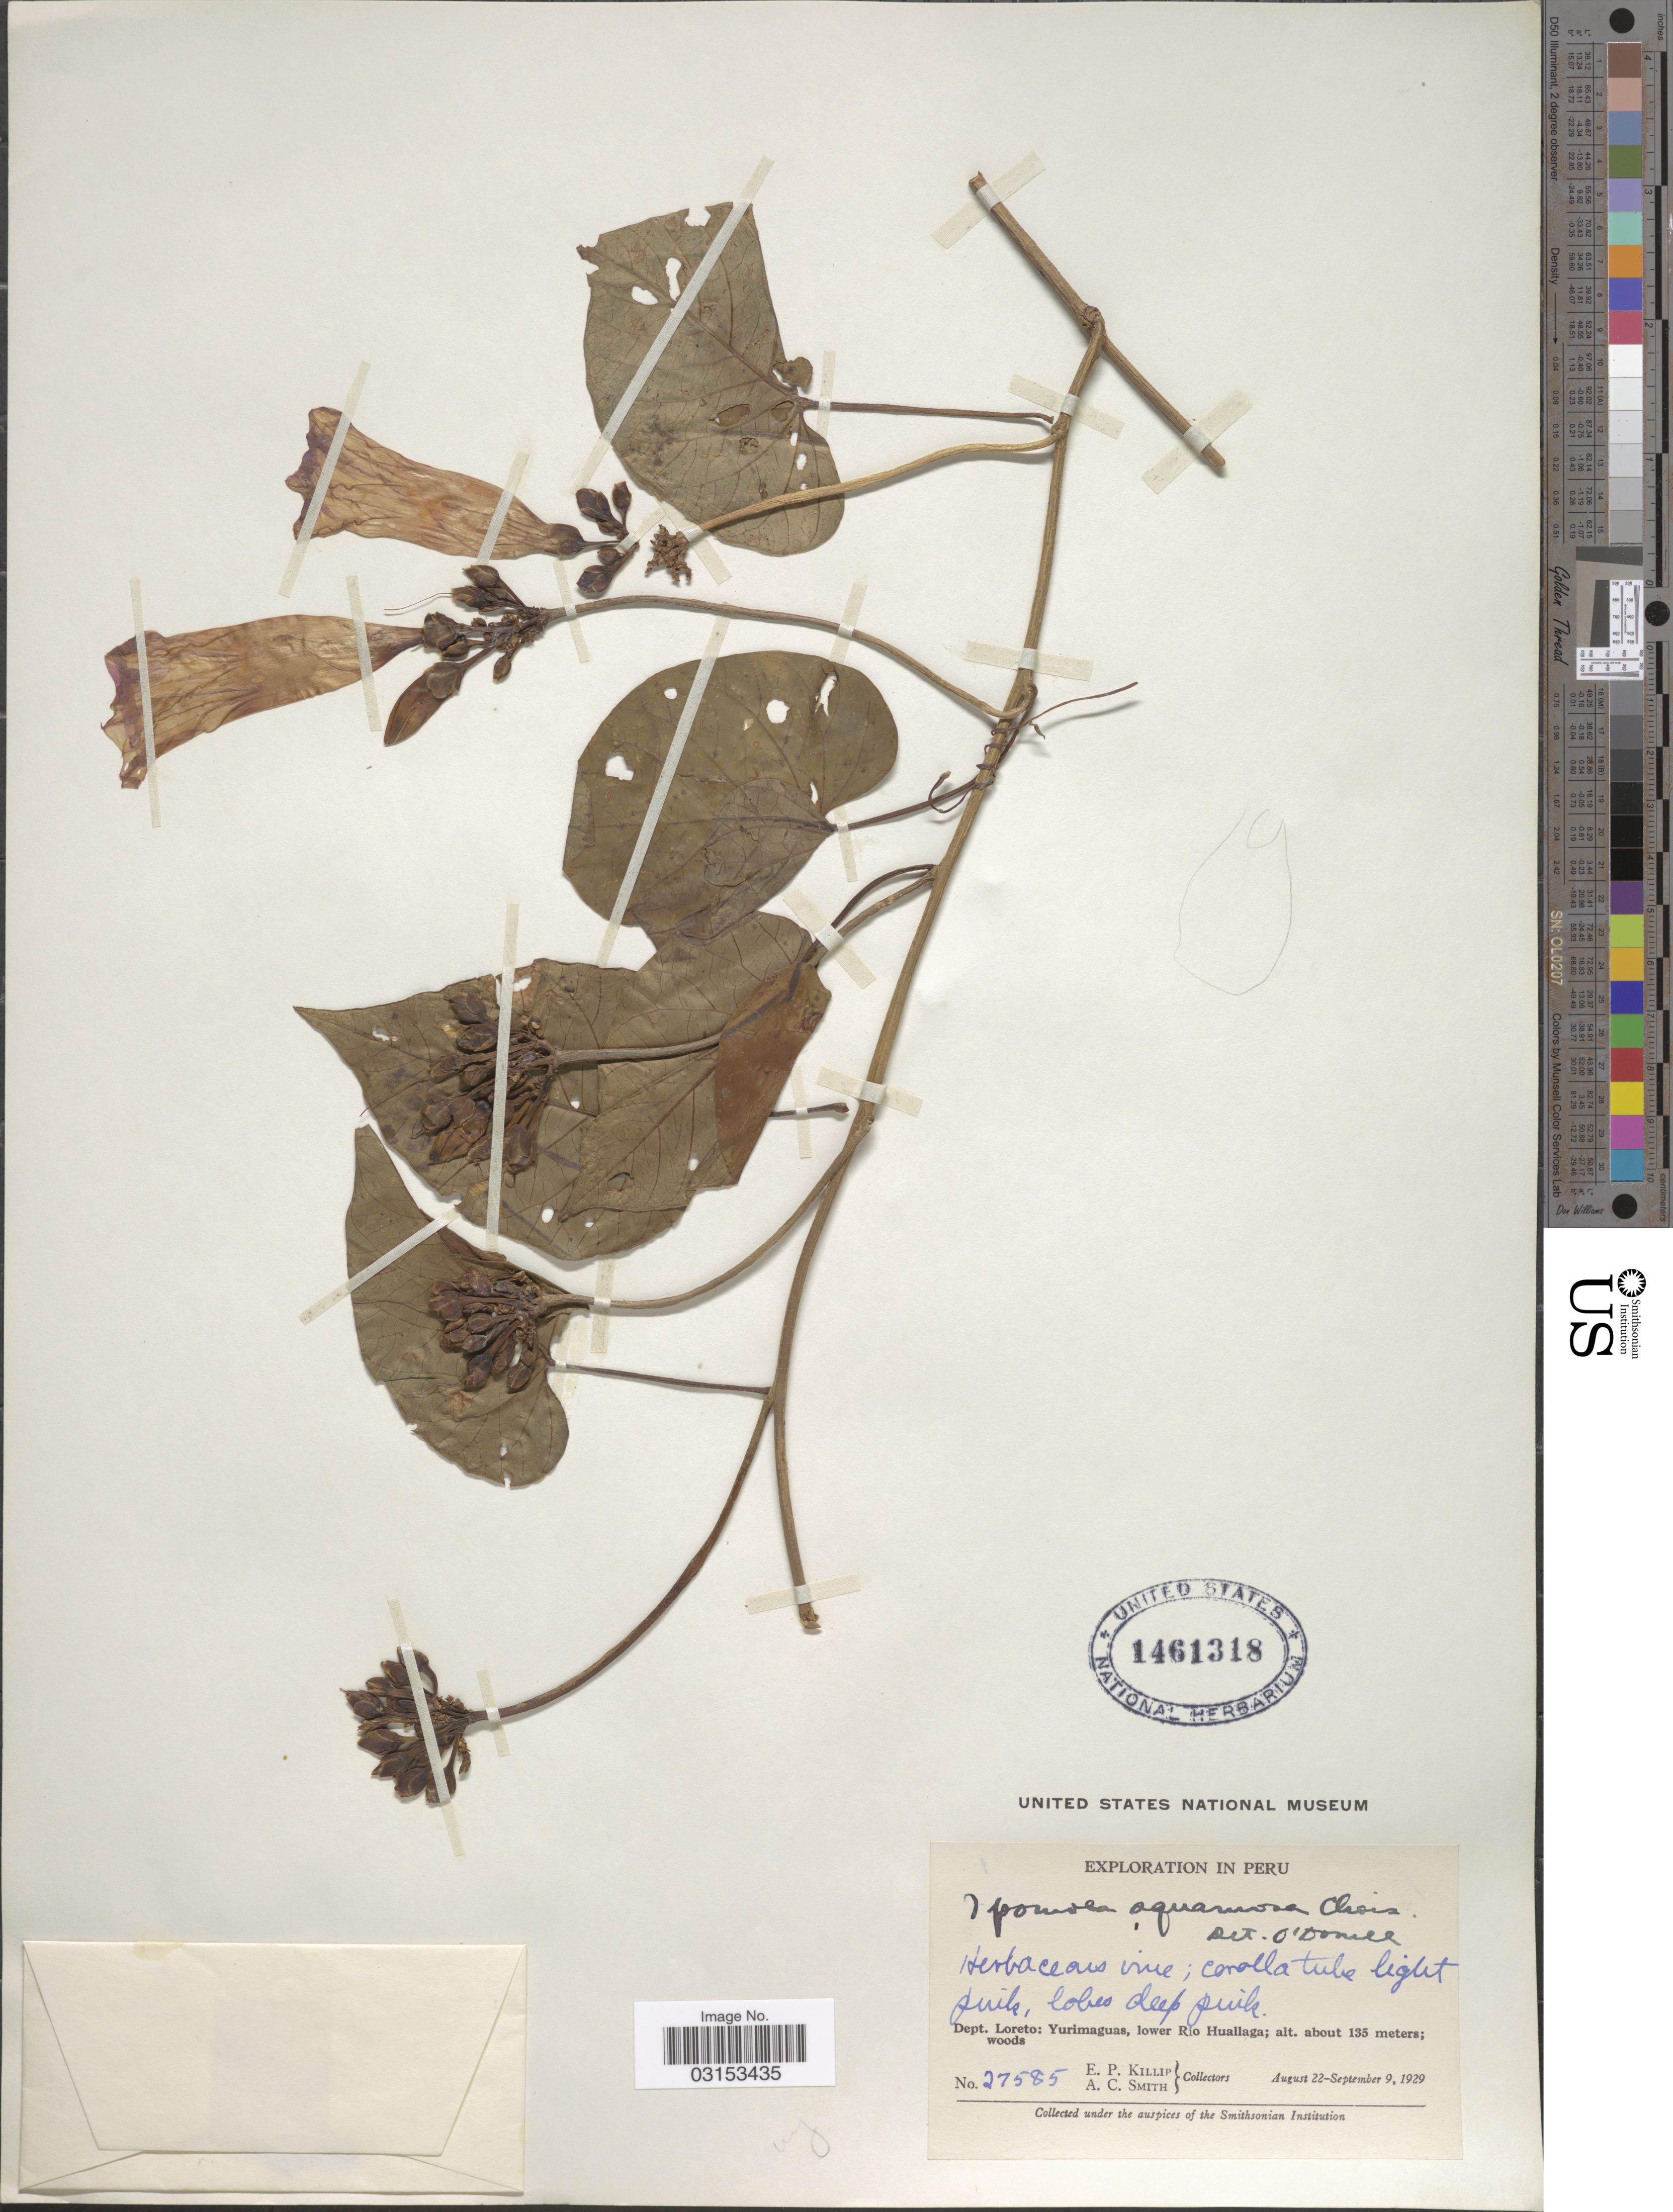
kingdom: Plantae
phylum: Tracheophyta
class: Magnoliopsida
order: Solanales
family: Convolvulaceae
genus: Ipomoea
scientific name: Ipomoea squamosa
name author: Choisy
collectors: E. P. Killip & A. C. Smith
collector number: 27585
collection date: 1929-08-22/1929-09-09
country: Peru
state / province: Loreto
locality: Dept. Loreto: Yurimaguas, lower Río Huallaga.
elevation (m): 135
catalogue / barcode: US 1461318